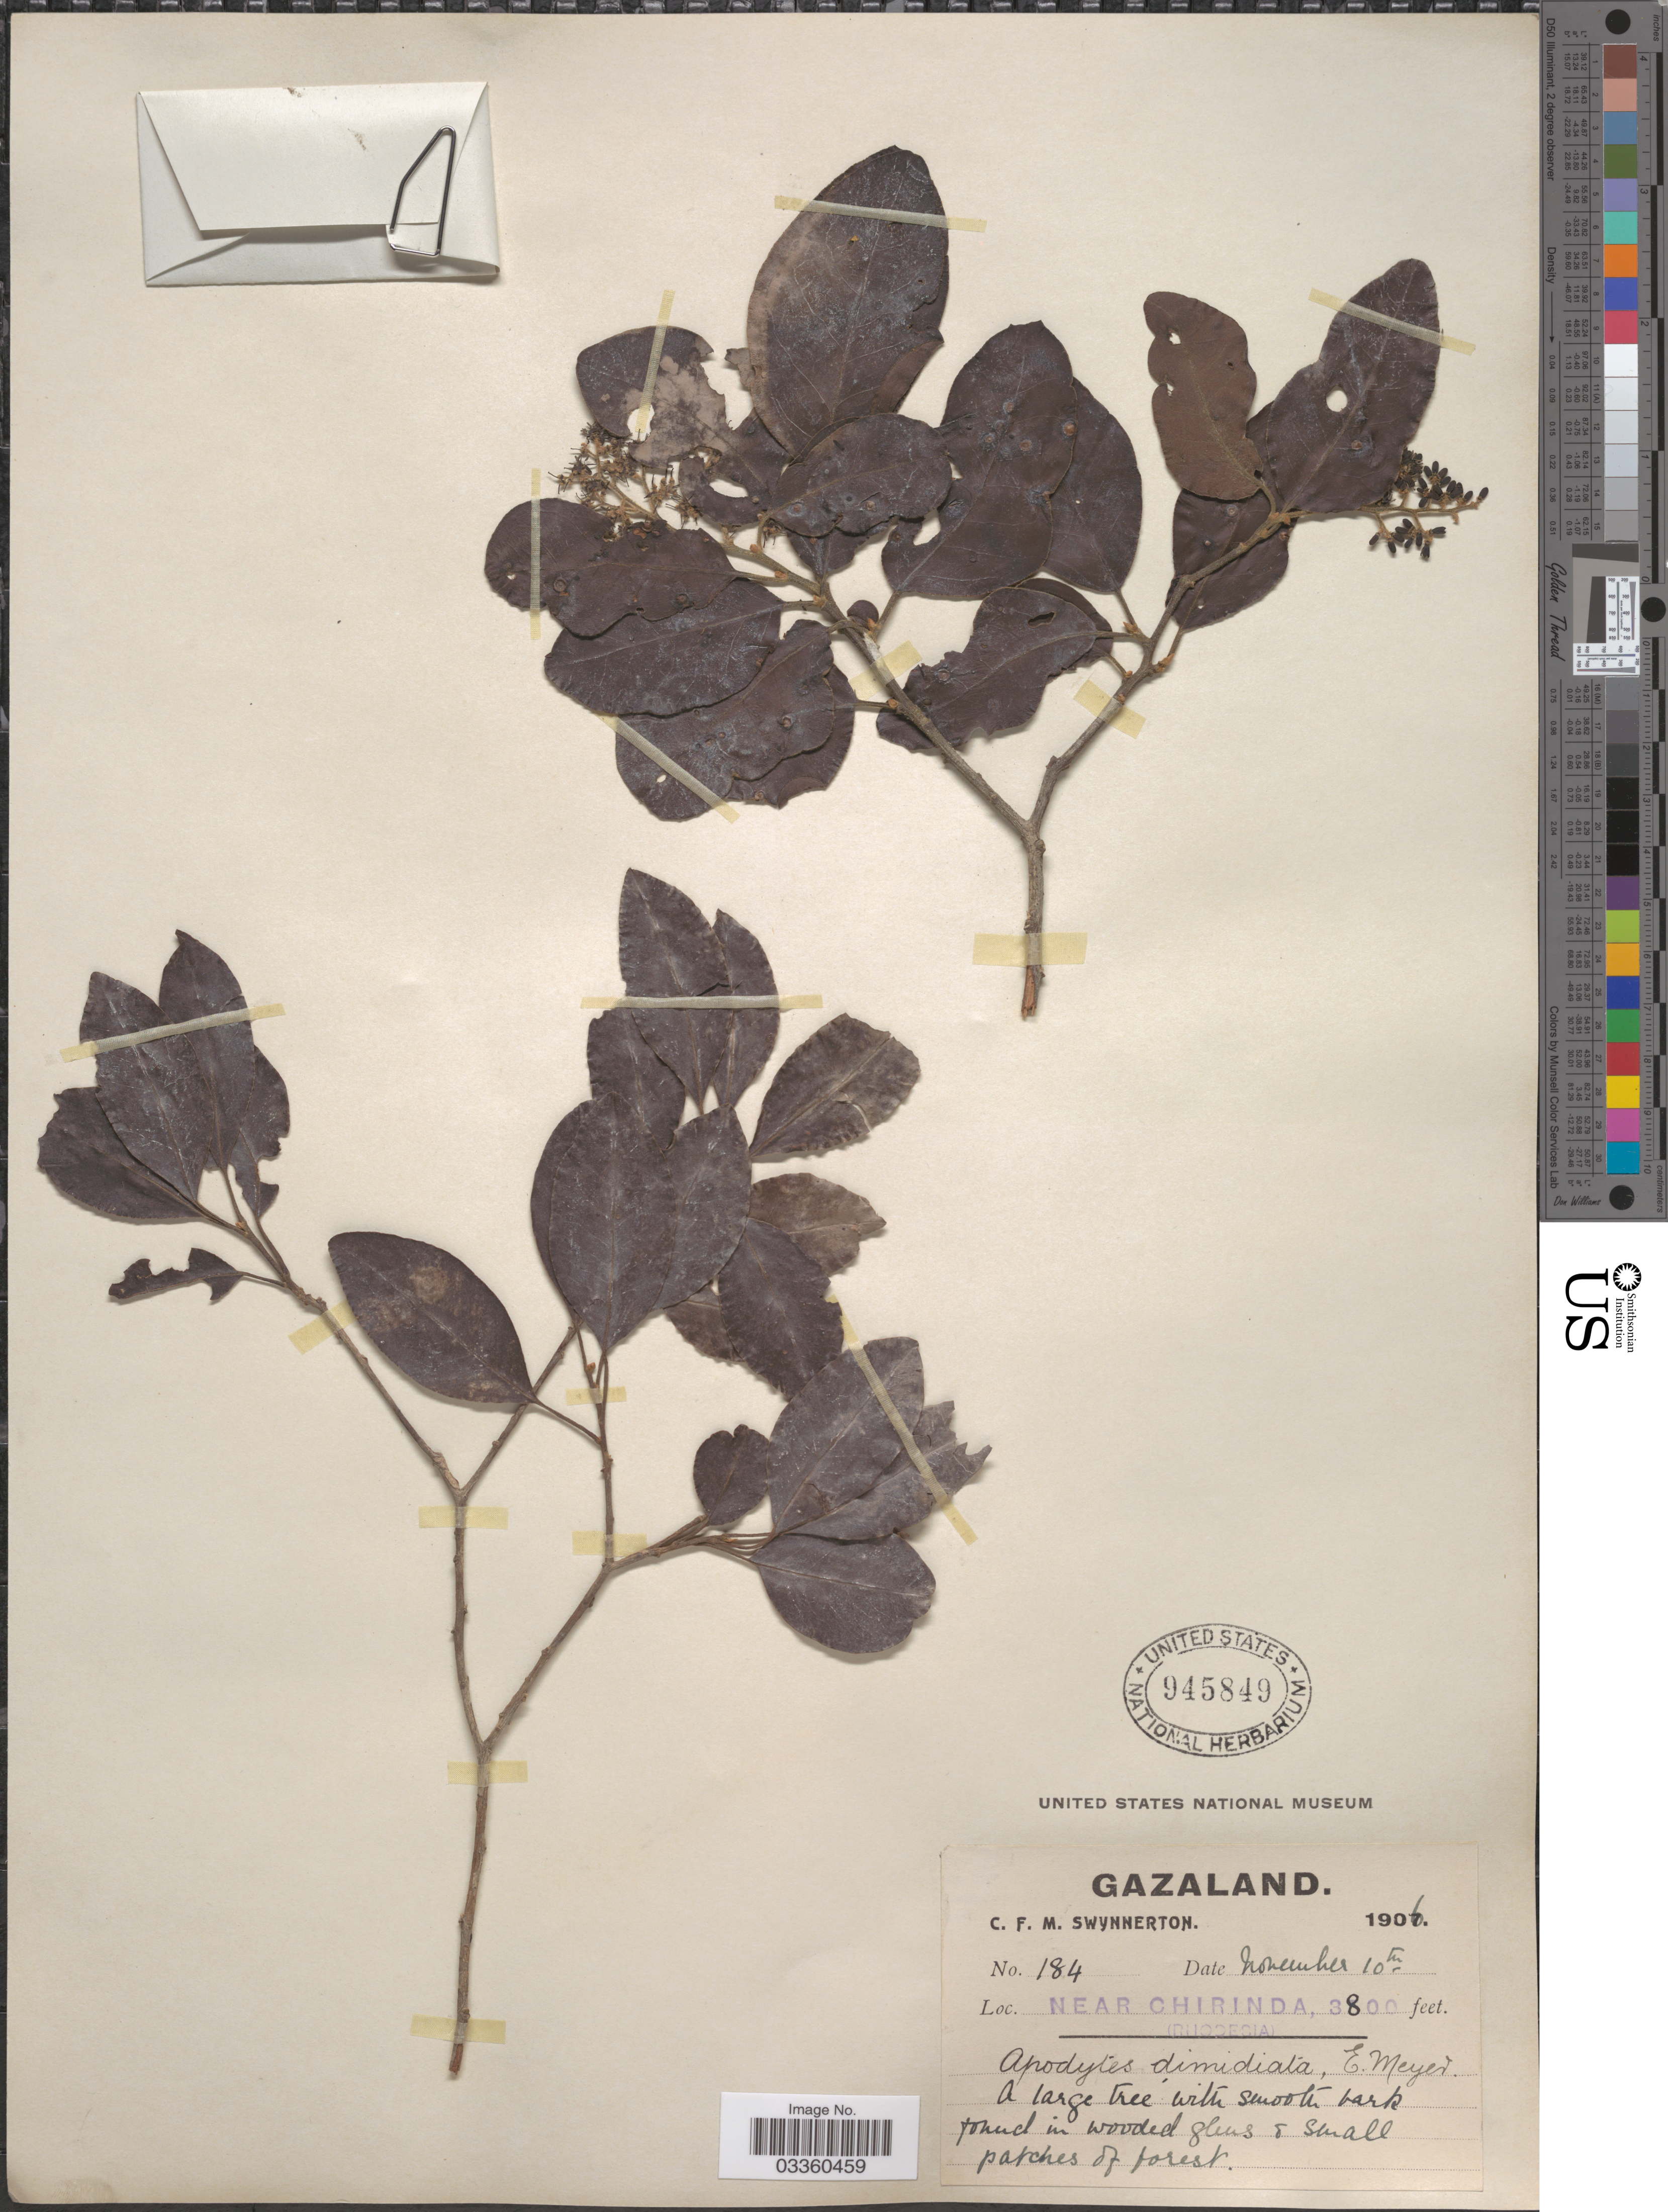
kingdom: Plantae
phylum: Tracheophyta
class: Magnoliopsida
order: Metteniusales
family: Metteniusaceae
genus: Apodytes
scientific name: Apodytes dimidiata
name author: E. Mey. ex Arn.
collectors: C. Swynnerton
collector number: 184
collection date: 1906-11-10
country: Zimbabwe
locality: Gazaland. Near Chirinda (Rhodesia).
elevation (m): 1158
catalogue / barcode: US 945849